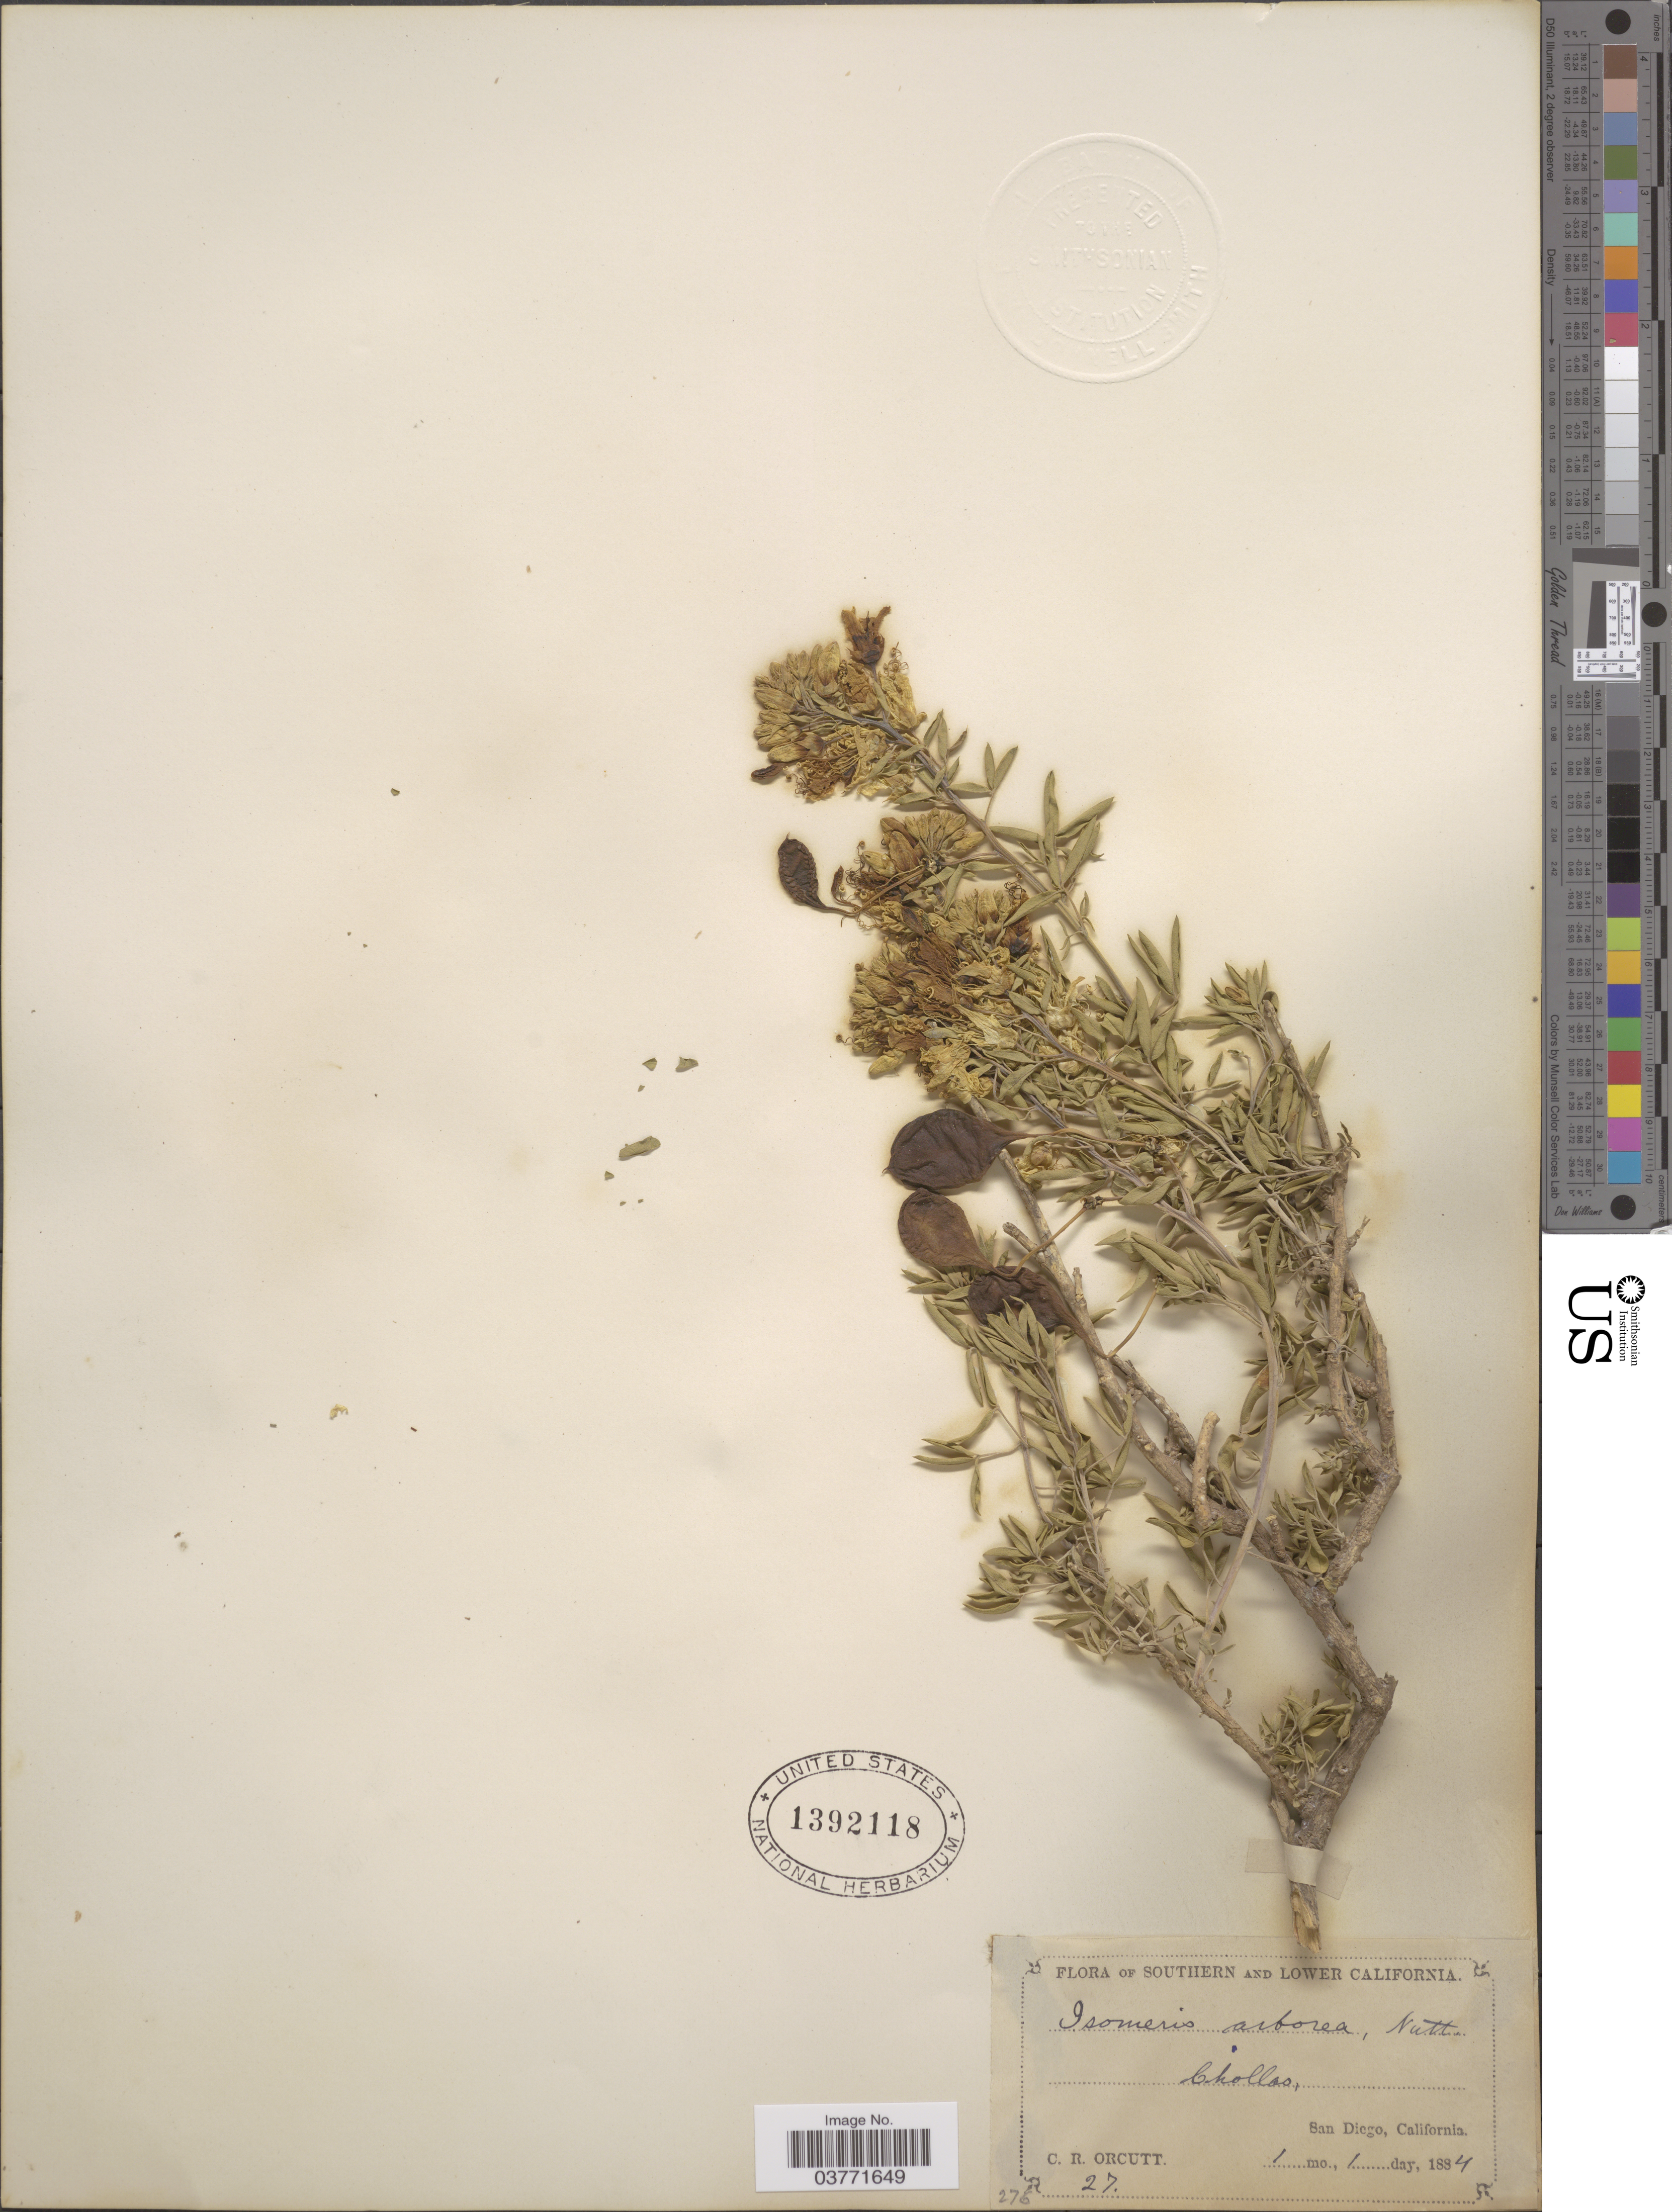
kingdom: Plantae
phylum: Tracheophyta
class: Magnoliopsida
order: Brassicales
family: Cleomaceae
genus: Cleomella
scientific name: Cleomella arborea var. arborea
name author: (Nutt.) Roalson & J.C. Hall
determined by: Strong, Mark T., (BOT), Smithsonian Institution - National Museum of Natural History (UNITED STATES)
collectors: C. R. Orcutt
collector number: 27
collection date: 1884-01-01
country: United States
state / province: California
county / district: San Diego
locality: Southern California. Chollas. San Diego.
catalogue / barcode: US 1392118